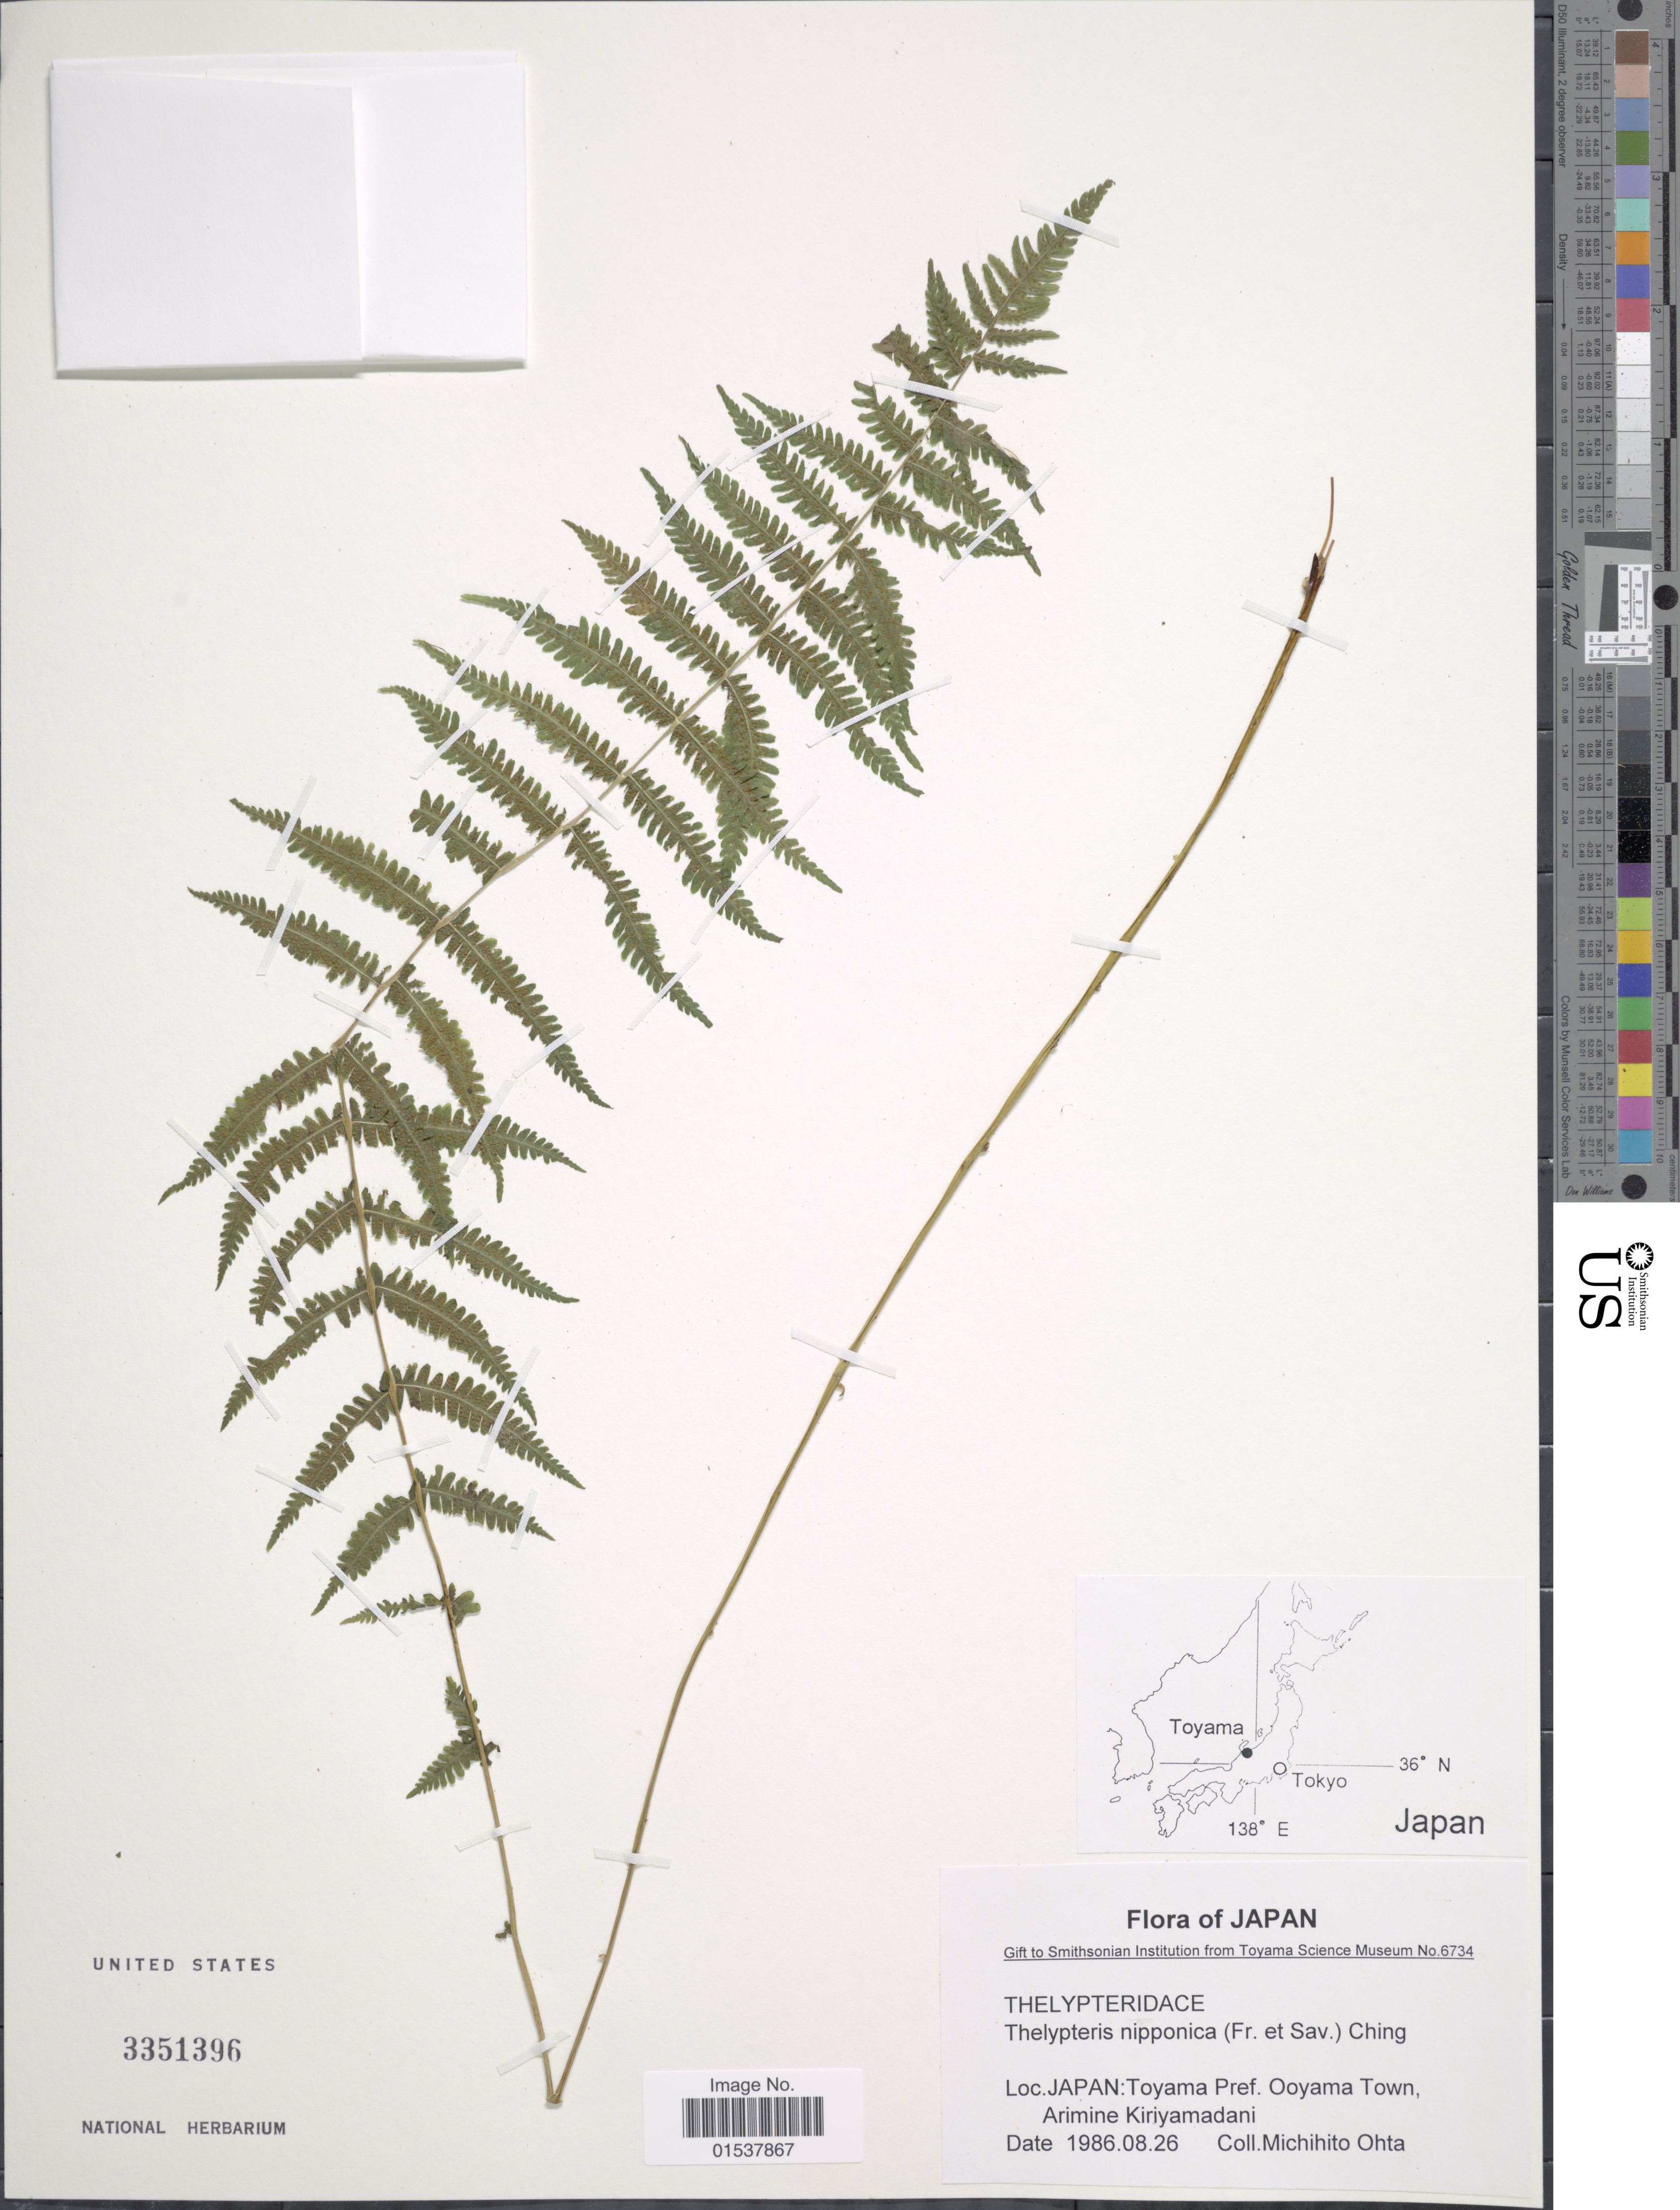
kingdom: Plantae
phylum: Tracheophyta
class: Polypodiopsida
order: Polypodiales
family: Thelypteridaceae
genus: Parathelypteris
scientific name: Parathelypteris nipponica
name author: (Franch. & Sav.) Ching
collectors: M. Ohta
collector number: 6734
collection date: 1986-08-26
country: Japan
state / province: Toyama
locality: Toyama Pref., Ooyama Town, Arimine Kiriyamadani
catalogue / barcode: US 3351396